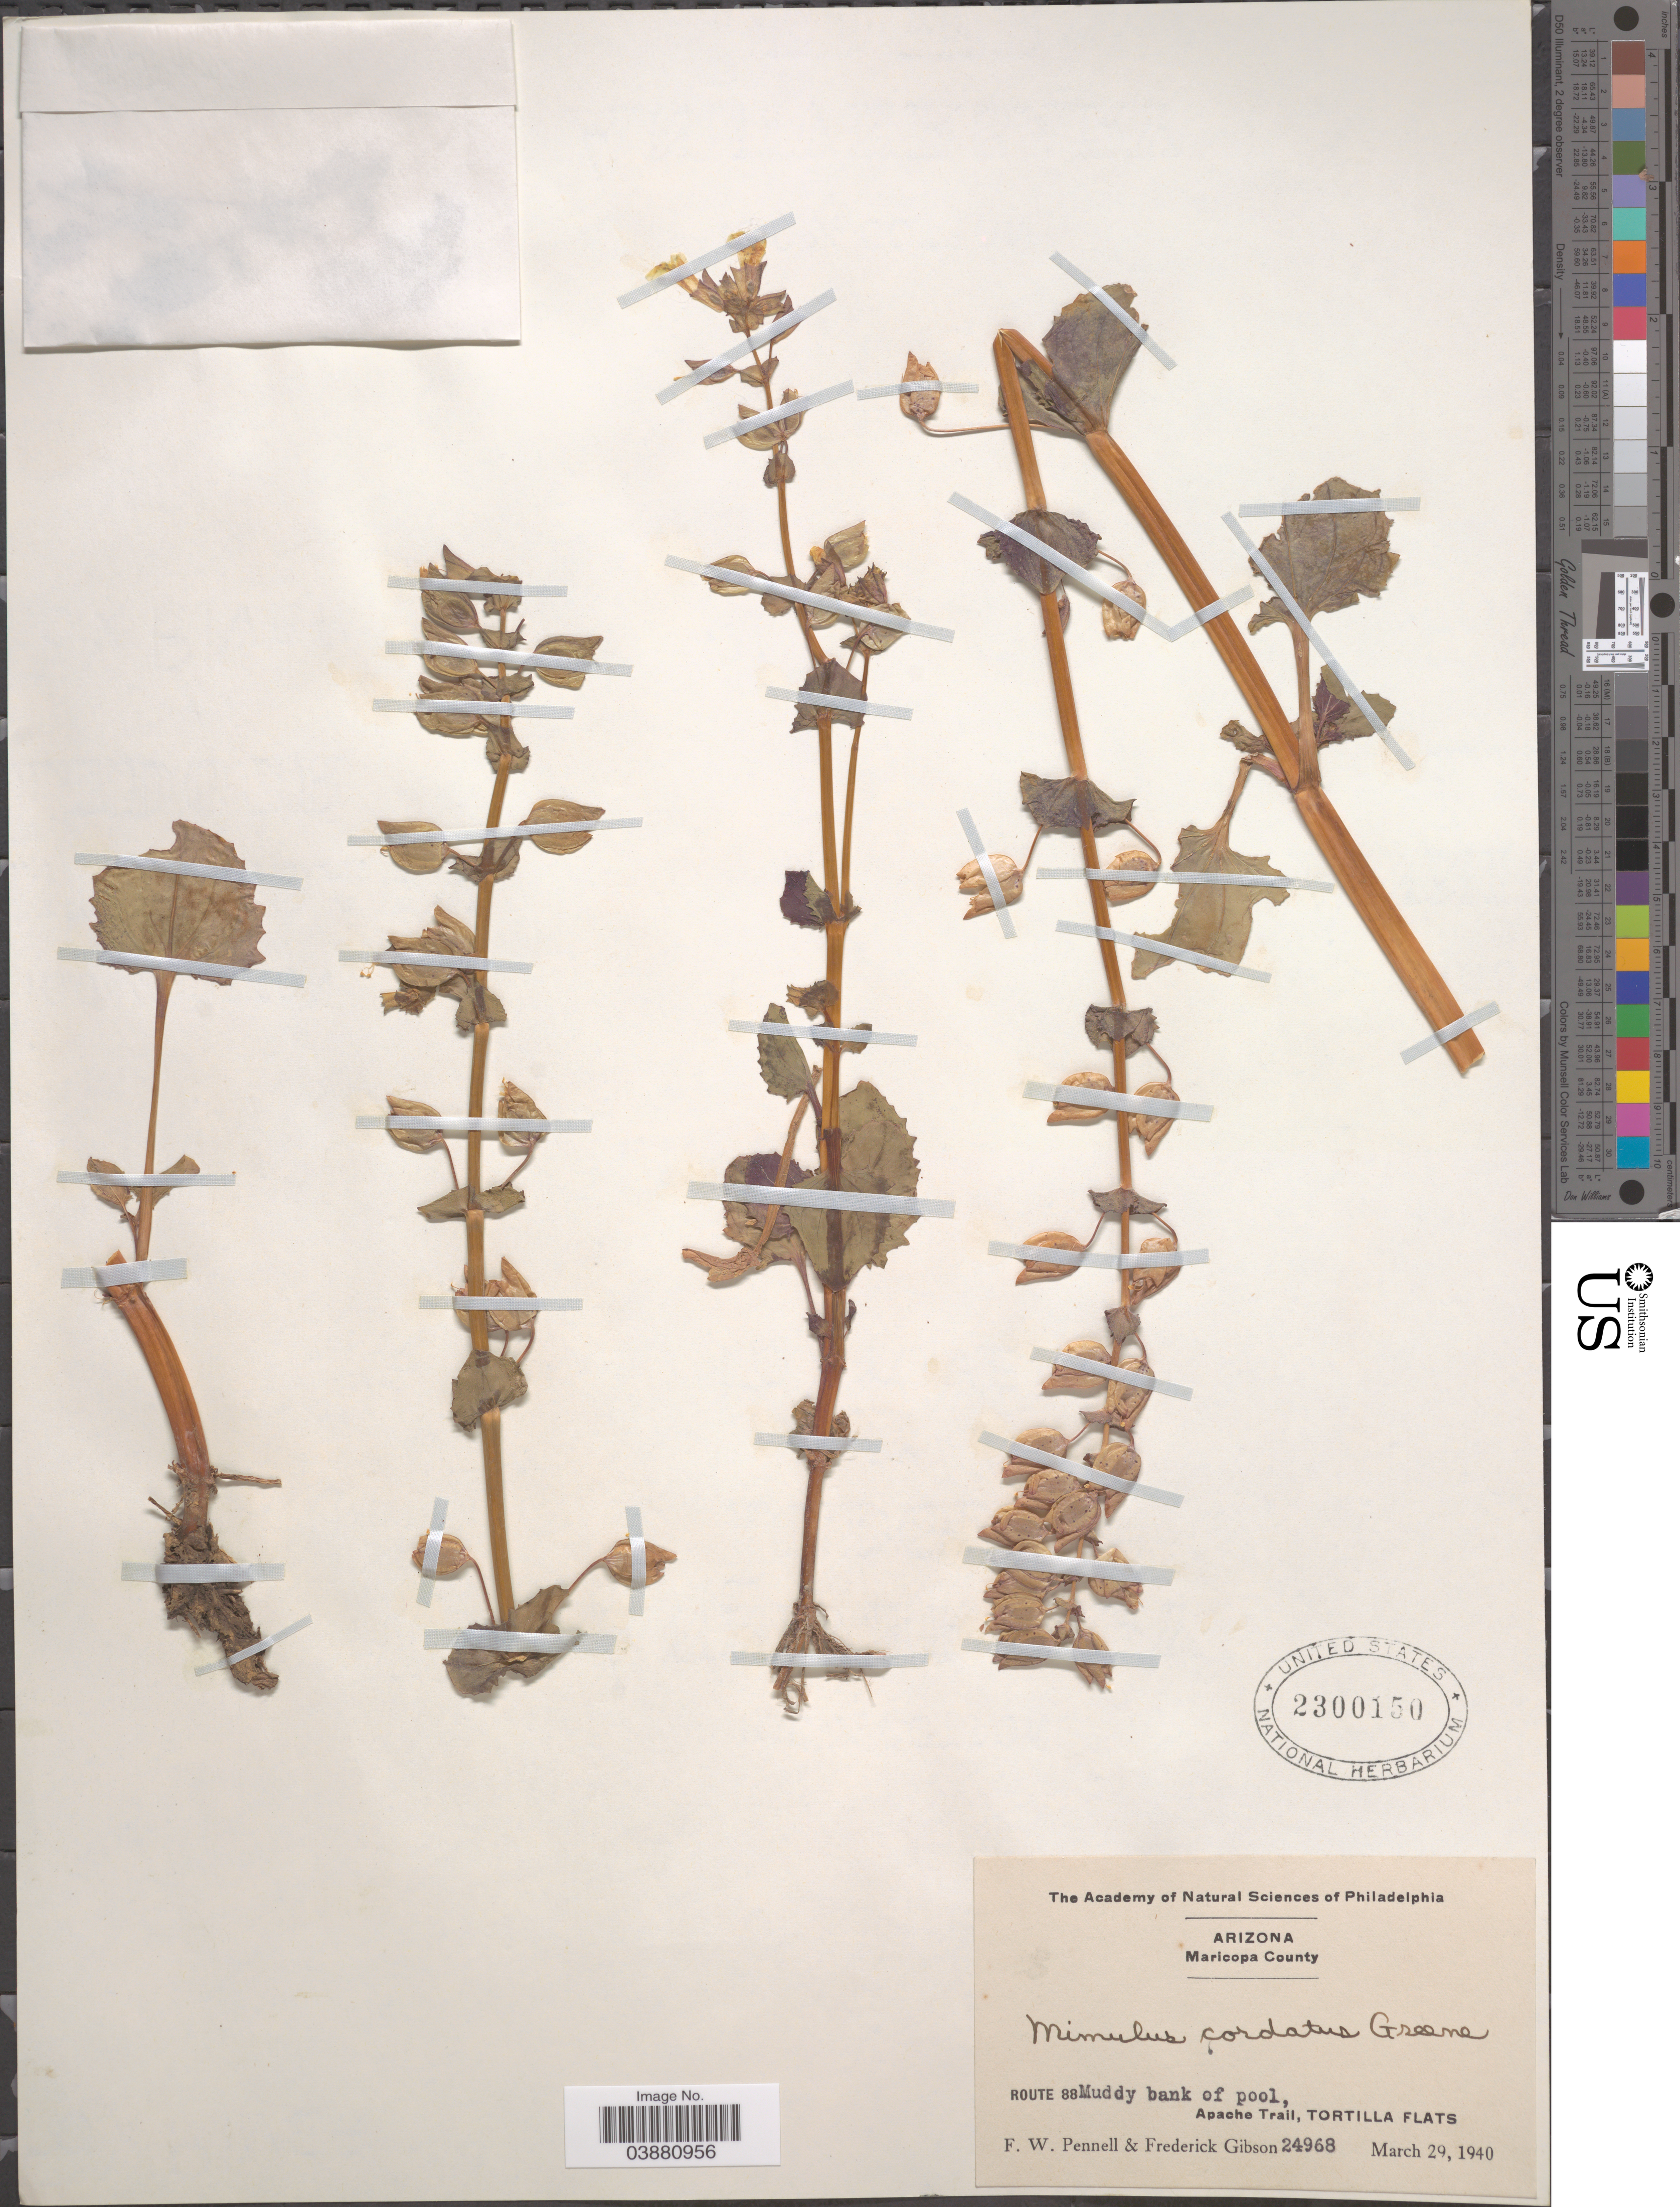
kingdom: Plantae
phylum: Tracheophyta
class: Magnoliopsida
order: Lamiales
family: Phrymaceae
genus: Mimulus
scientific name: Mimulus cordatus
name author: Greene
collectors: F. W. Pennell & F. Gibson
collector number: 24968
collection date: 1940-03-29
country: United States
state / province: Arizona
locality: Maricopa County. Route 88. Muddy bank of pool, Apache Trail, Tortilla Flats.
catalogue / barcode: US 2300150